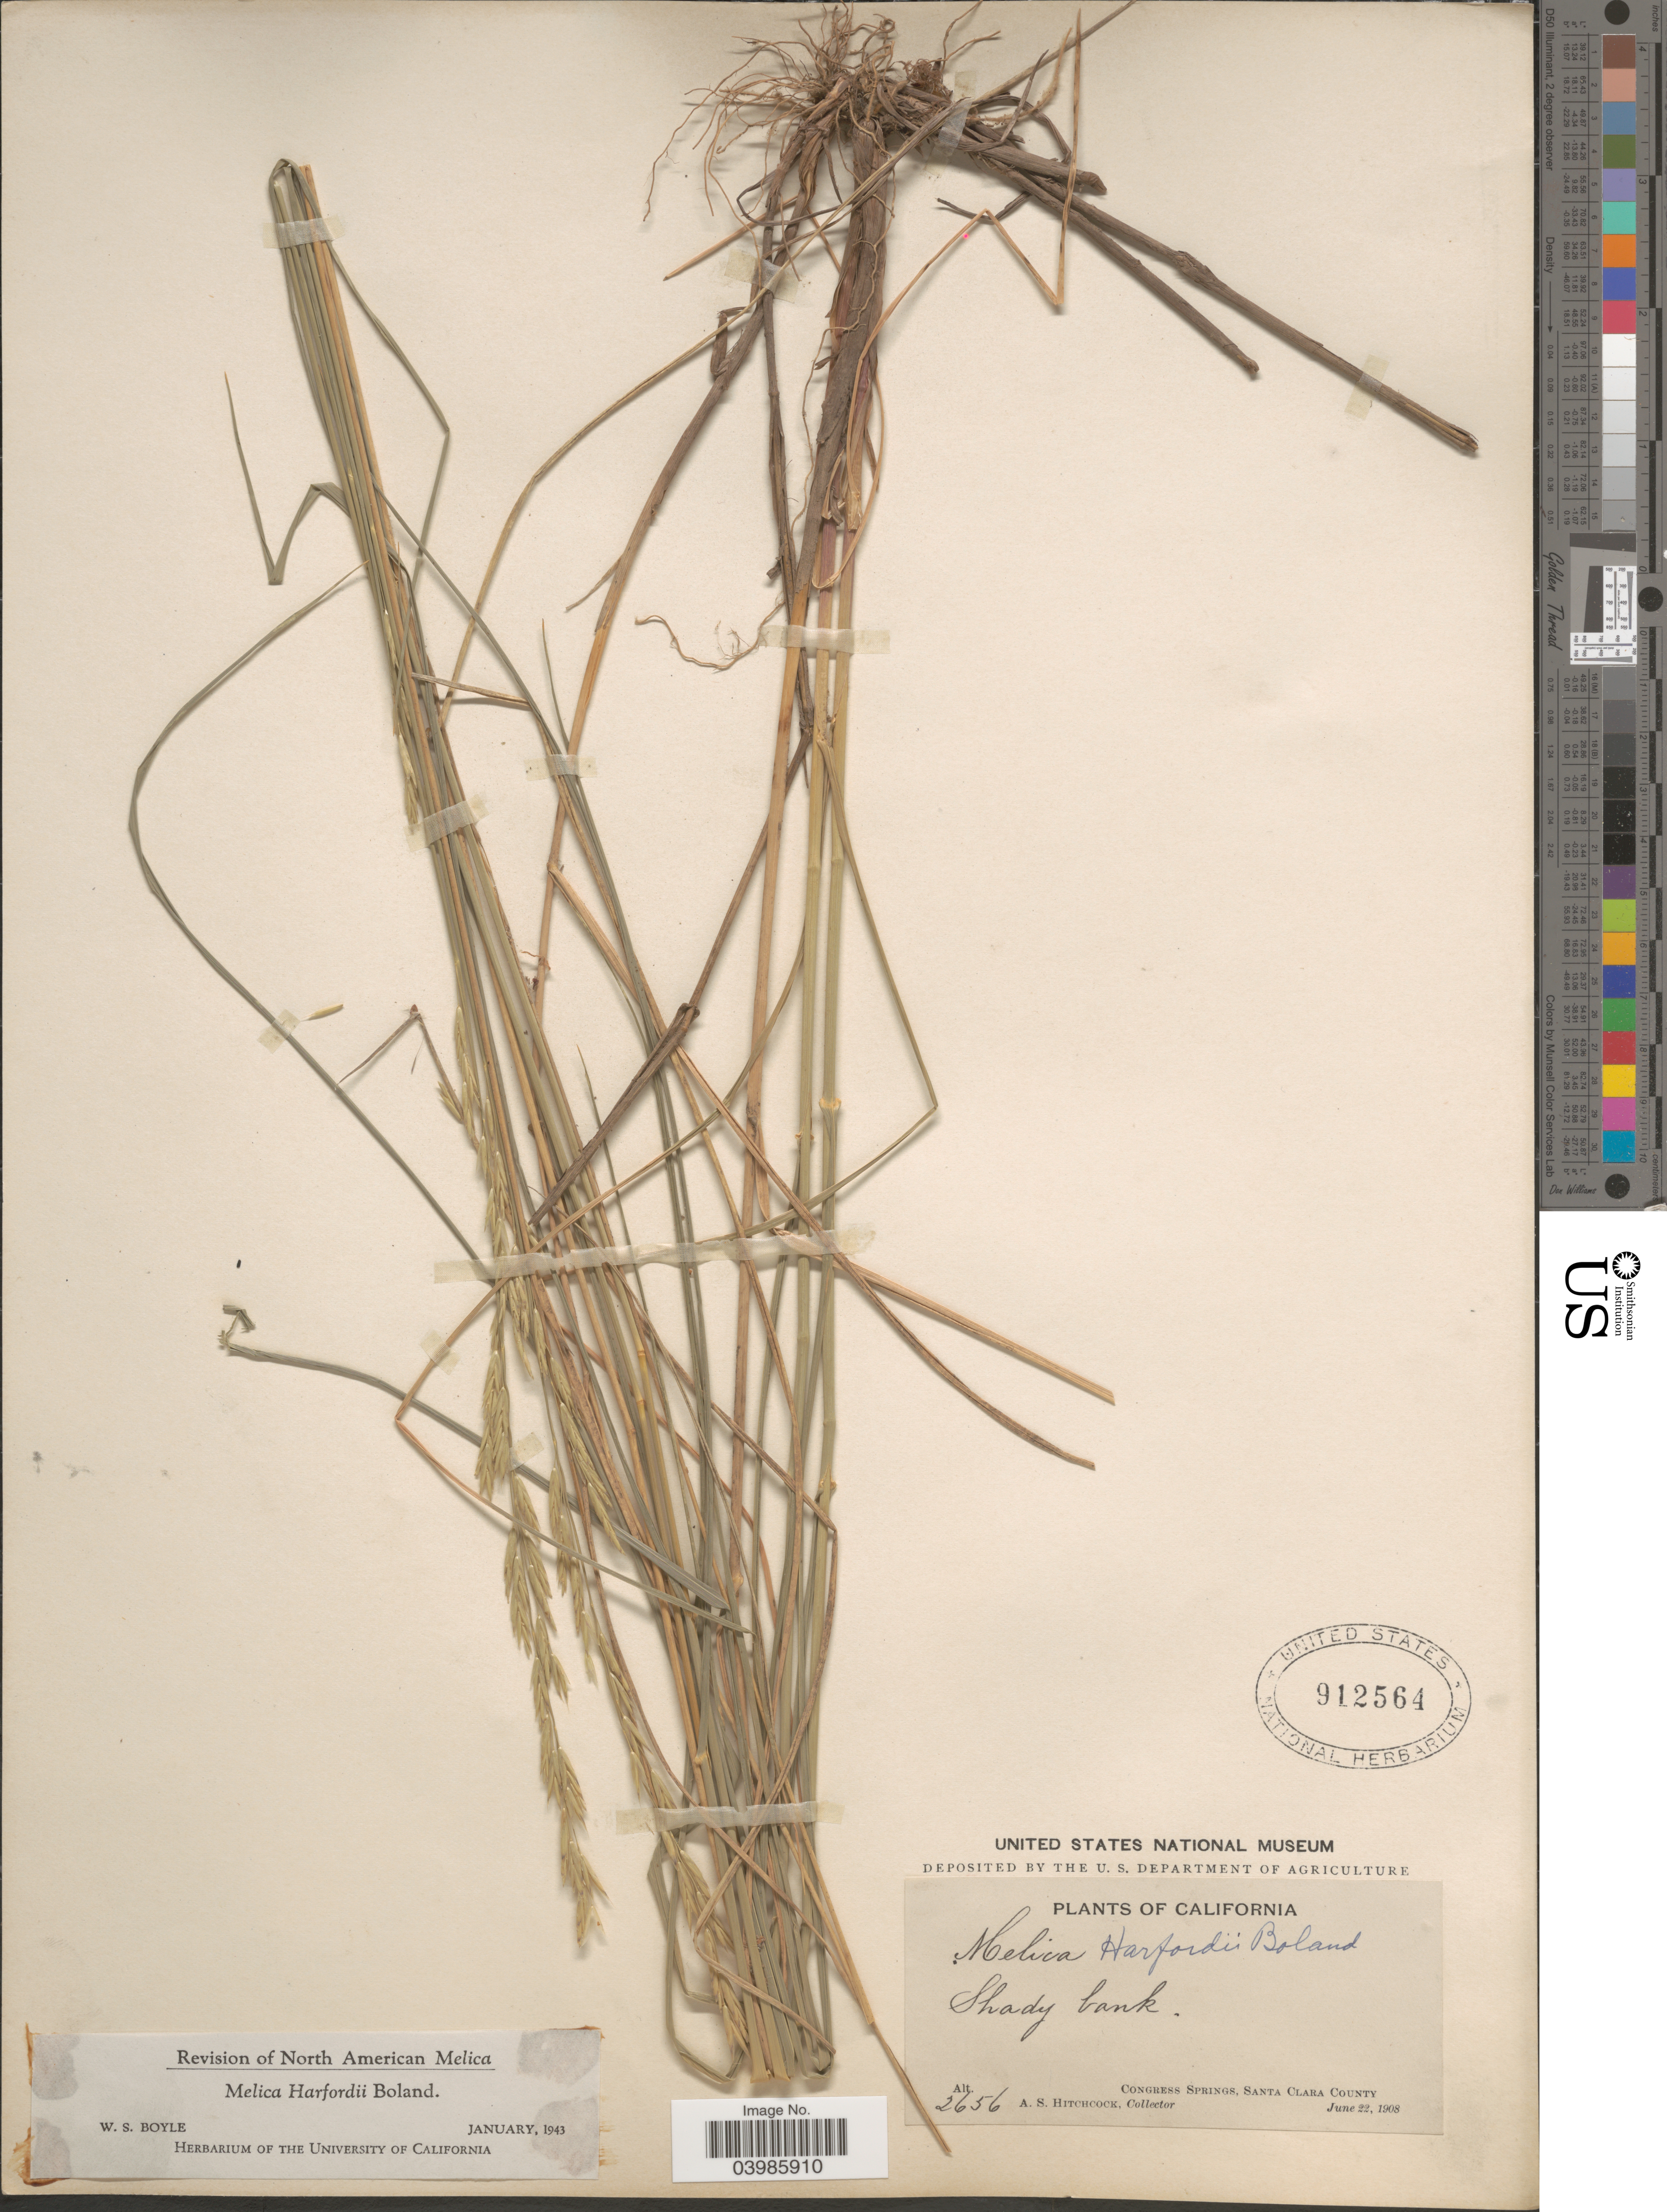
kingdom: Plantae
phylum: Tracheophyta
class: Liliopsida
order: Poales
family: Poaceae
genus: Melica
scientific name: Melica harfordii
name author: Bol.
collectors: A. S. Hitchcock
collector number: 2656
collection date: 1908-06-22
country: United States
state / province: California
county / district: Santa Clara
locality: Congress Springs, Santa Clara County.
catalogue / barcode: US 912564